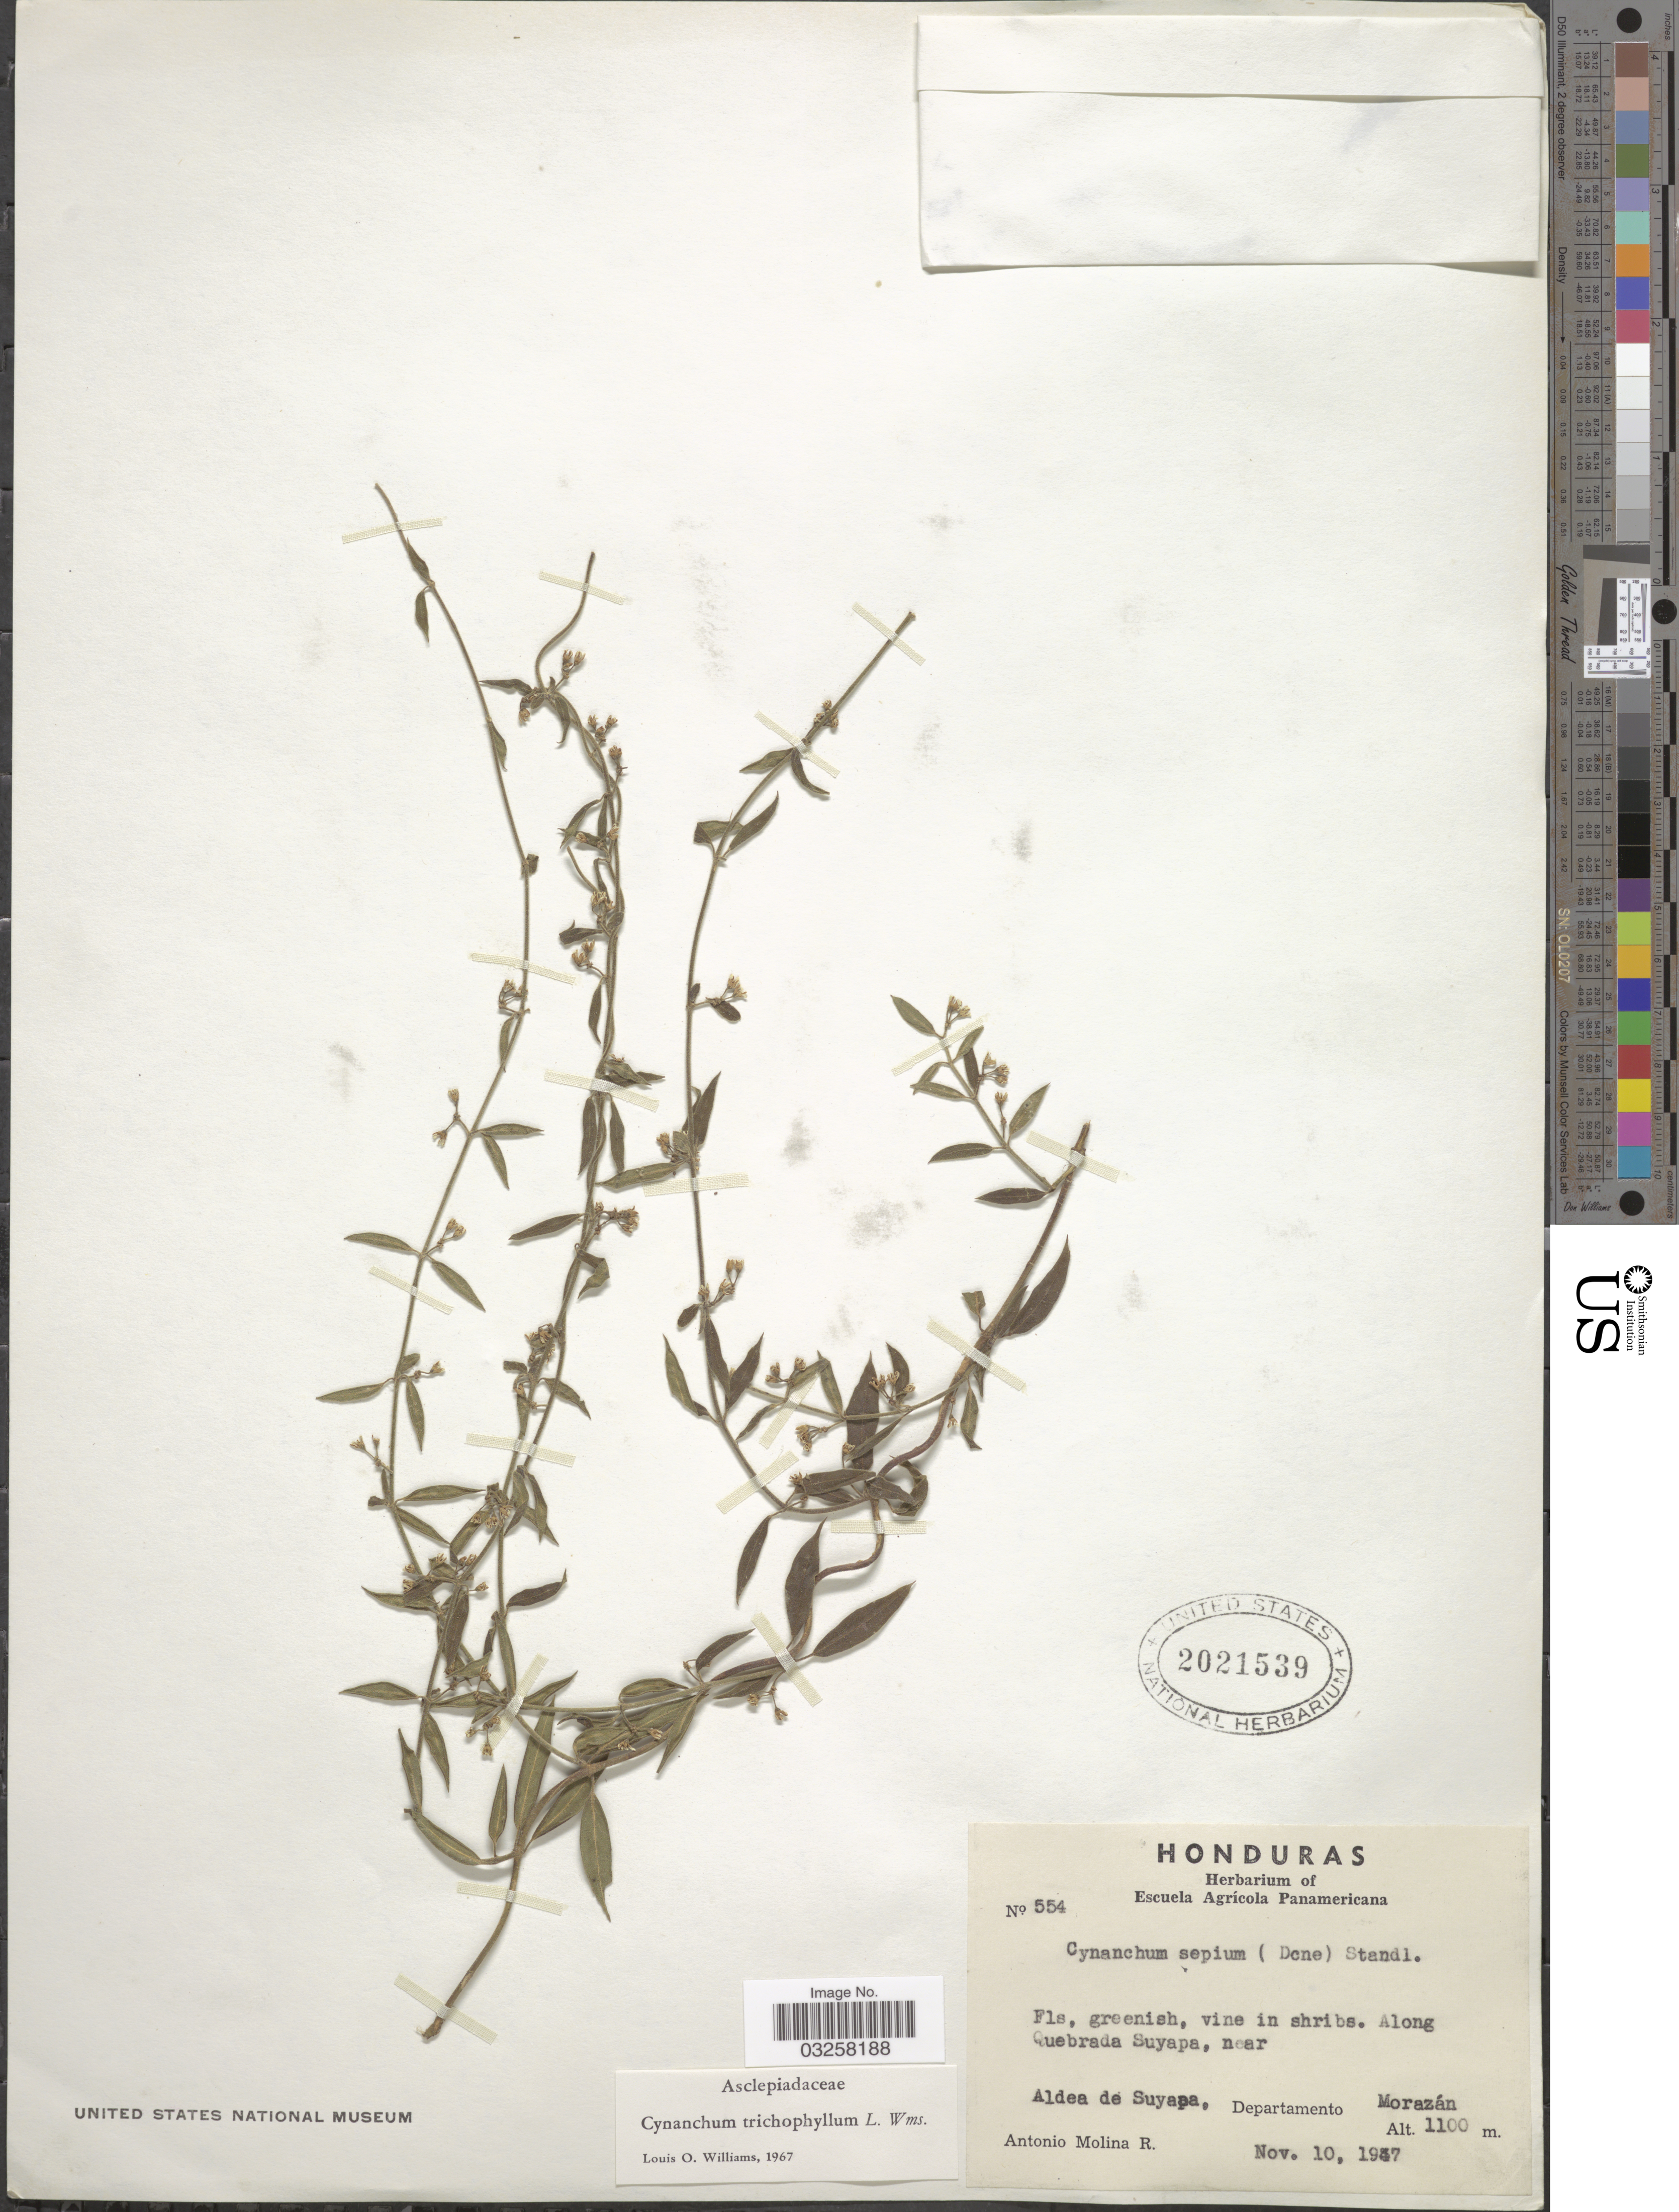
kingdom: Plantae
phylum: Tracheophyta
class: Magnoliopsida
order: Gentianales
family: Apocynaceae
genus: Metastelma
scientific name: Metastelma schlechtendalii var. trichophyllum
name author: (L.O. Williams) Liede & Meve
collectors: A. Molina R.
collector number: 554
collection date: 1937-11-10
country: Honduras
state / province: Fco. Morazán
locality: Along Quebrada Suyapa, near Aldea de Suyapa, Departamento Morazán.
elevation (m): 1100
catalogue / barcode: US 2021539